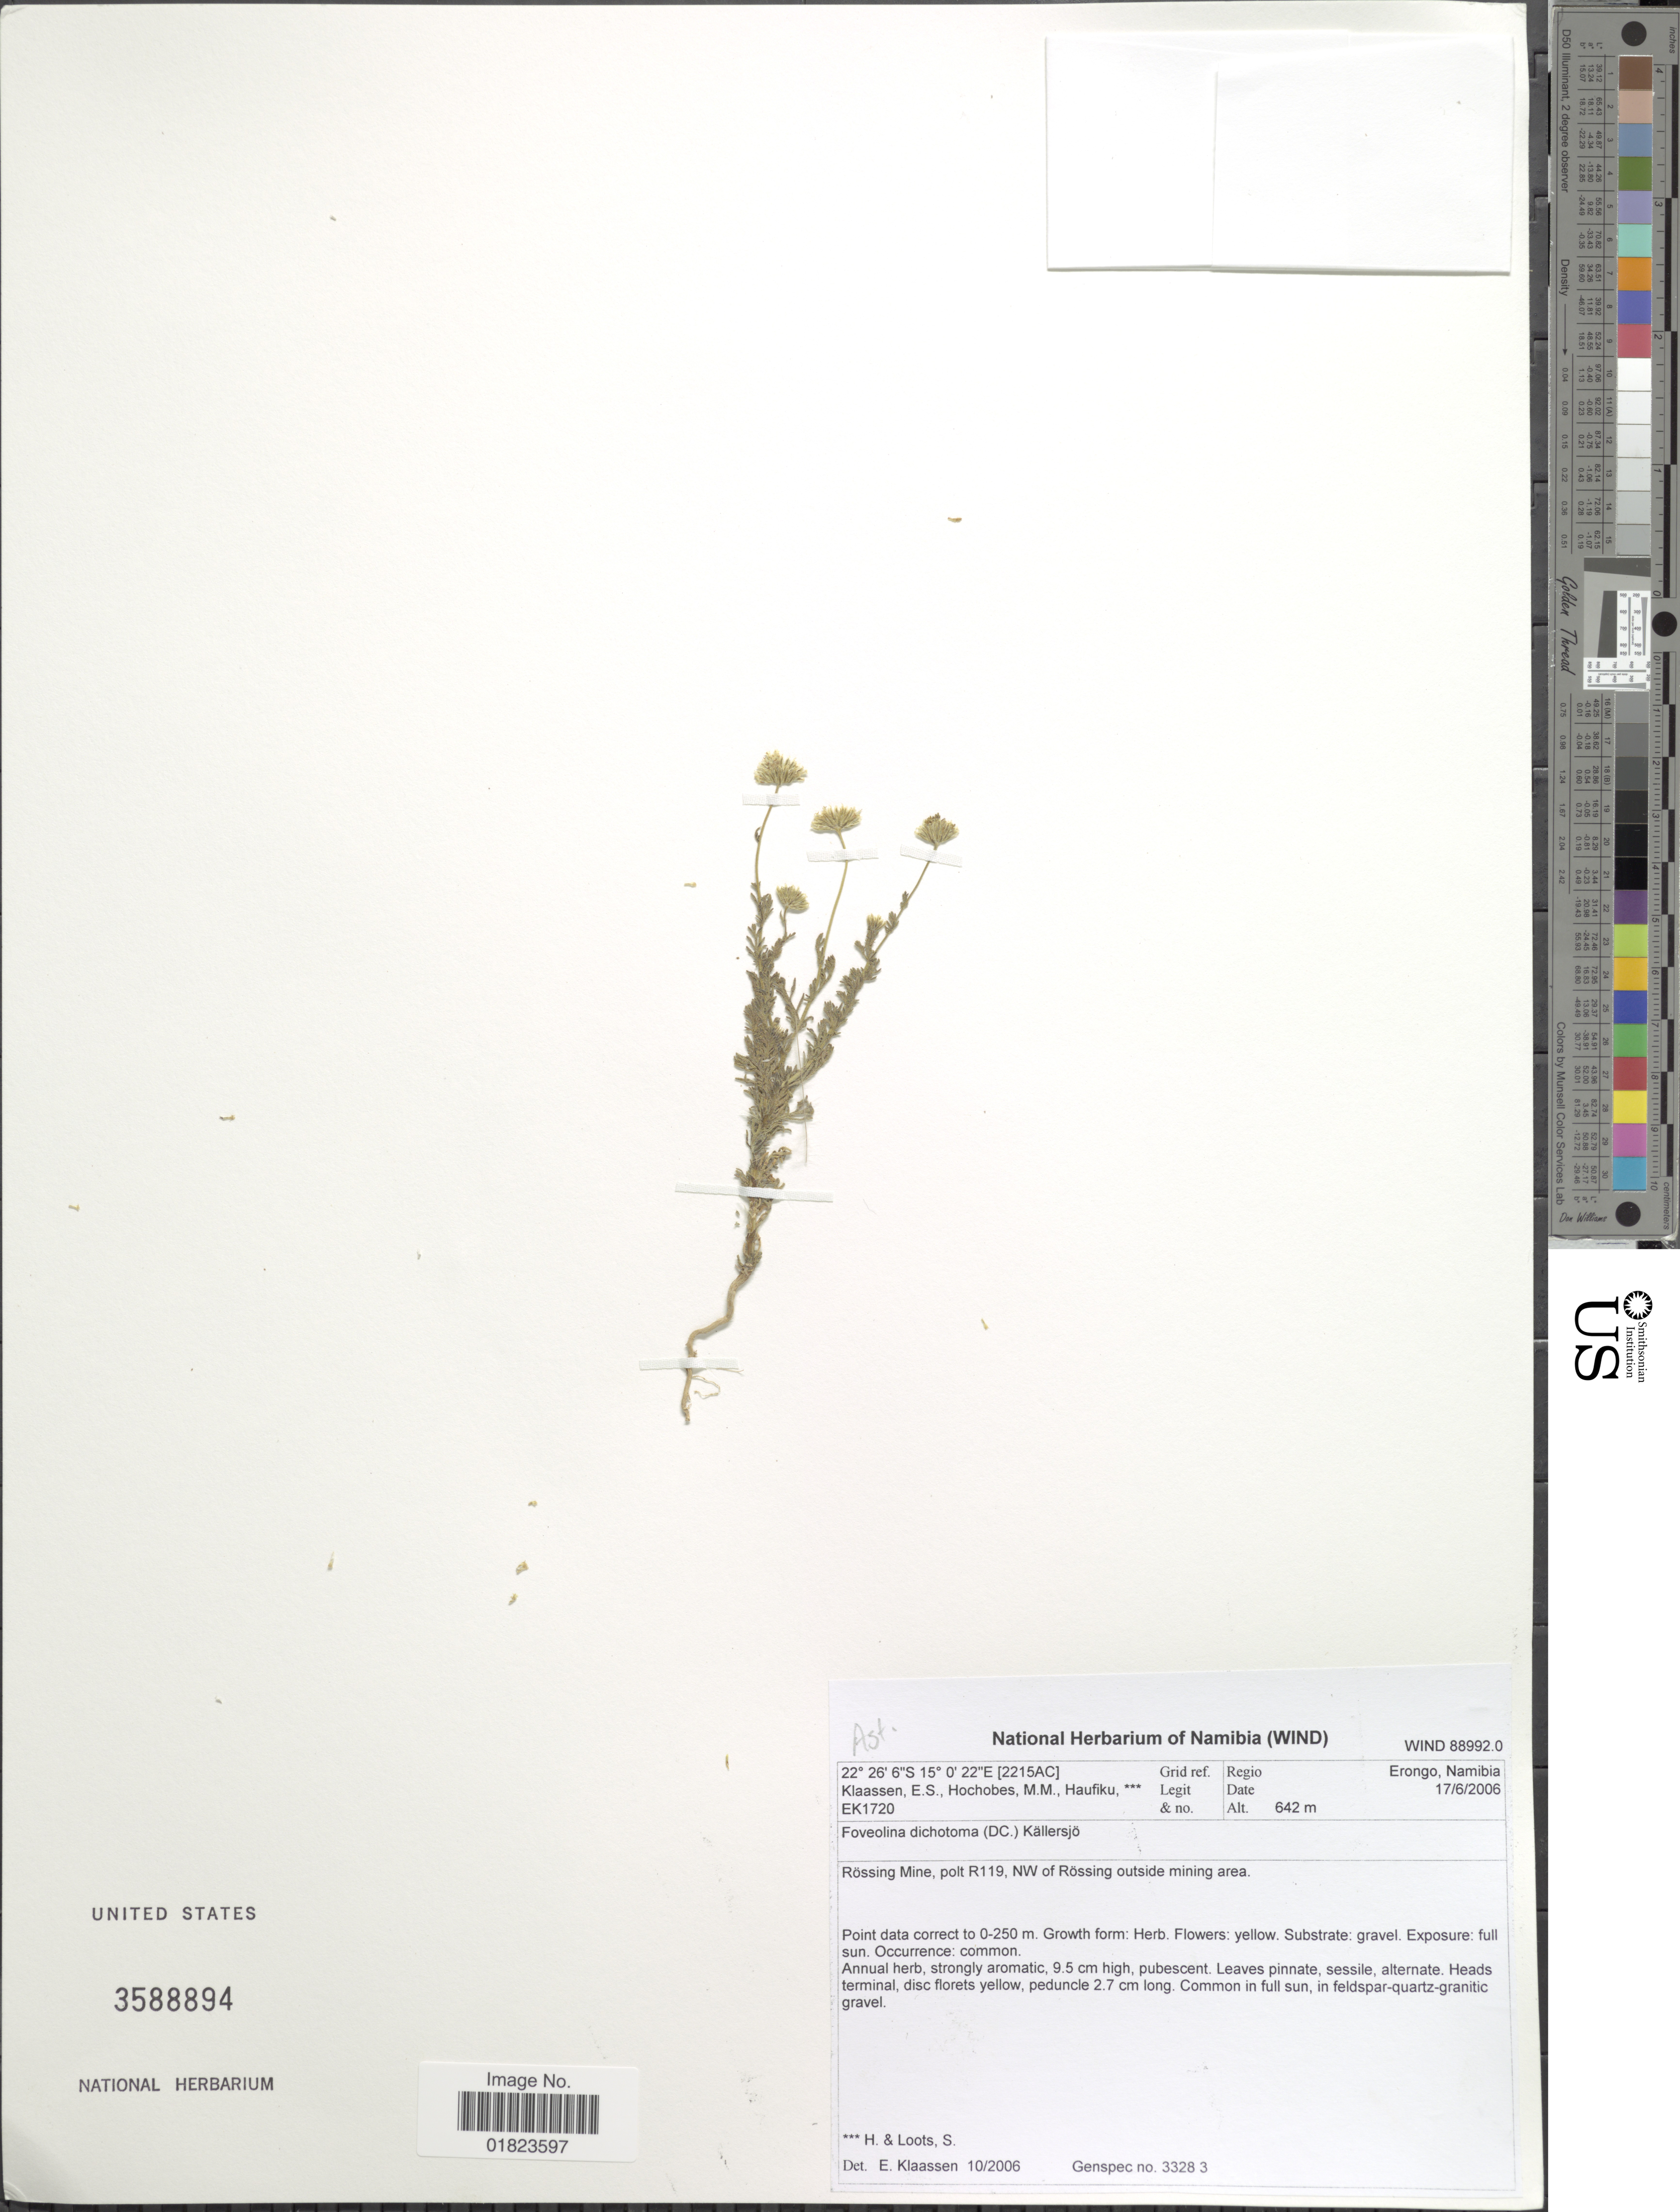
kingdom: Plantae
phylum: Tracheophyta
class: Magnoliopsida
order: Asterales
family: Asteraceae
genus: Foveolina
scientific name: Foveolina dichotoma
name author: (DC.) Källersjö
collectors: E. S. Klaassen, M. Hochobes & H. Haufiku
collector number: EK1720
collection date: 2006-06-17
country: Namibia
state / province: Erongo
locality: Erongo, Namibia. Rossing Mine, plot R119, NW of Rossing outside mining area.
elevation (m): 642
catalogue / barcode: US 3588894